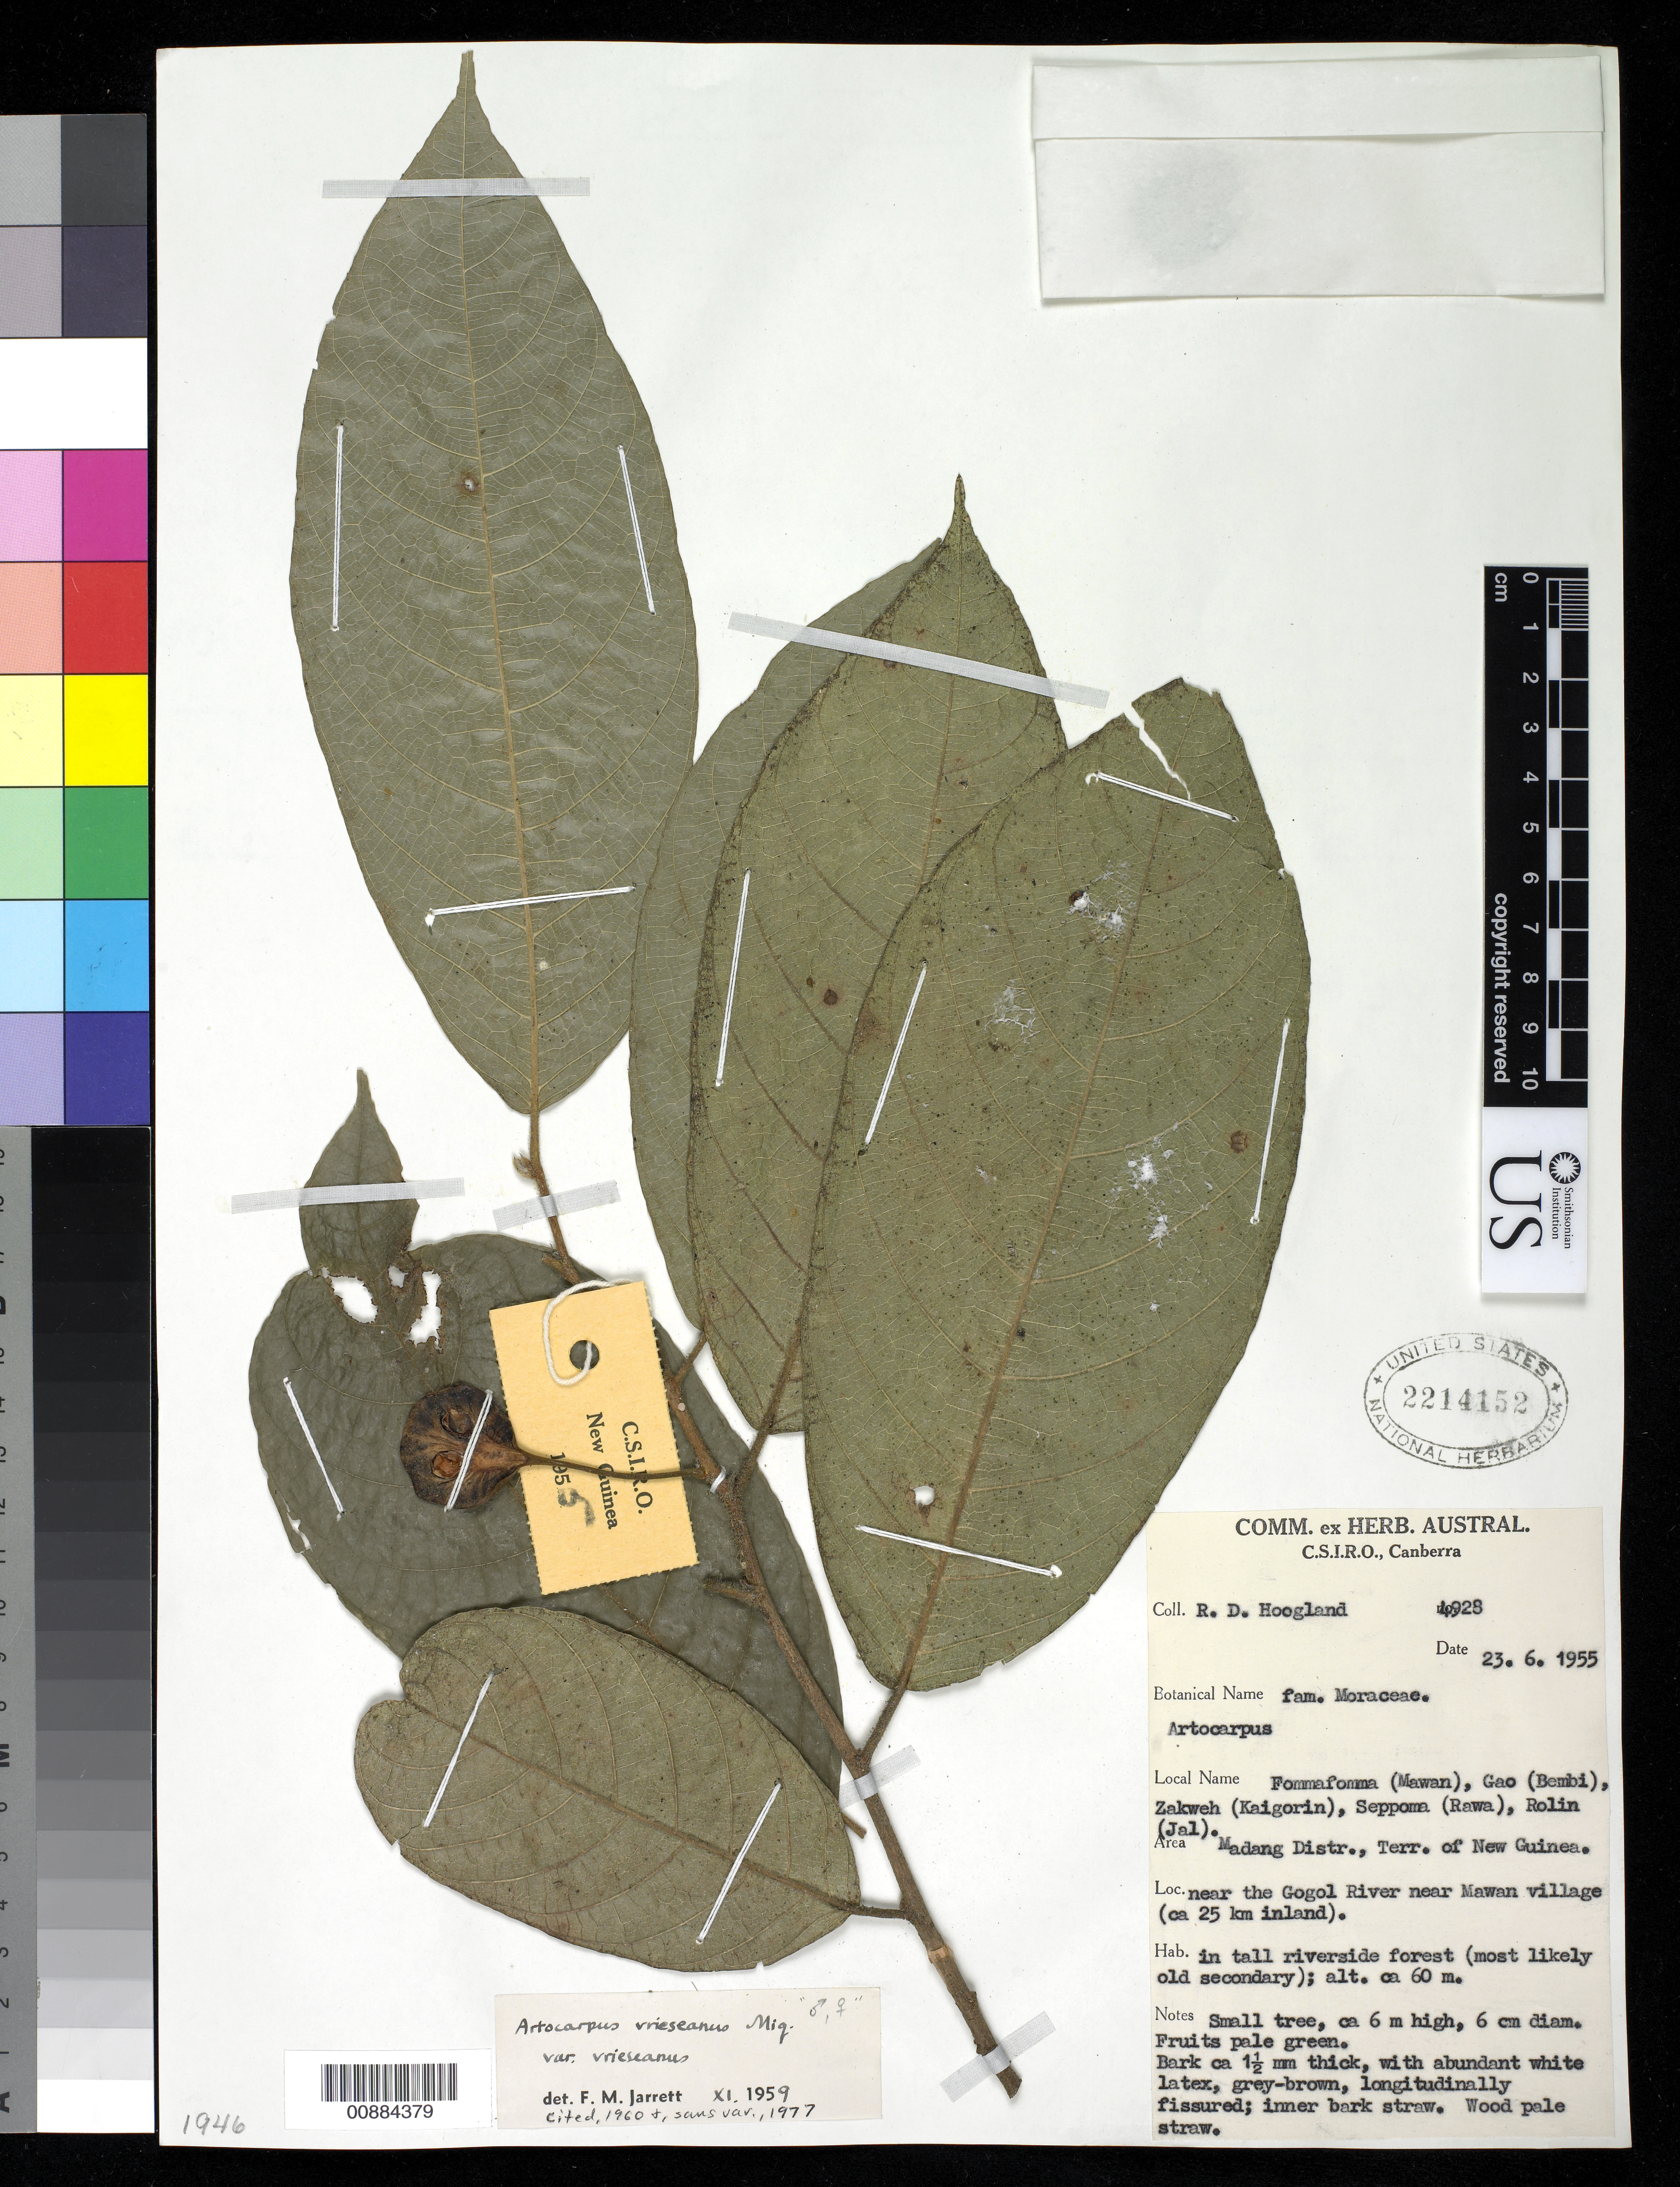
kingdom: Plantae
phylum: Tracheophyta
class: Magnoliopsida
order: Rosales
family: Moraceae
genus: Artocarpus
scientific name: Artocarpus vrieseanus var. refractus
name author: (Becc.) F.M. Jarrett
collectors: R. D. Hoogland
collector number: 4928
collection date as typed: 23 Jun 1955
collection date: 1955-06-23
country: Papua New Guinea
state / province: Madang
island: New Guinea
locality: Near the Gogol River near Mawan village, ca. 25 km inland.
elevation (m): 60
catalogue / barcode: US 2214152